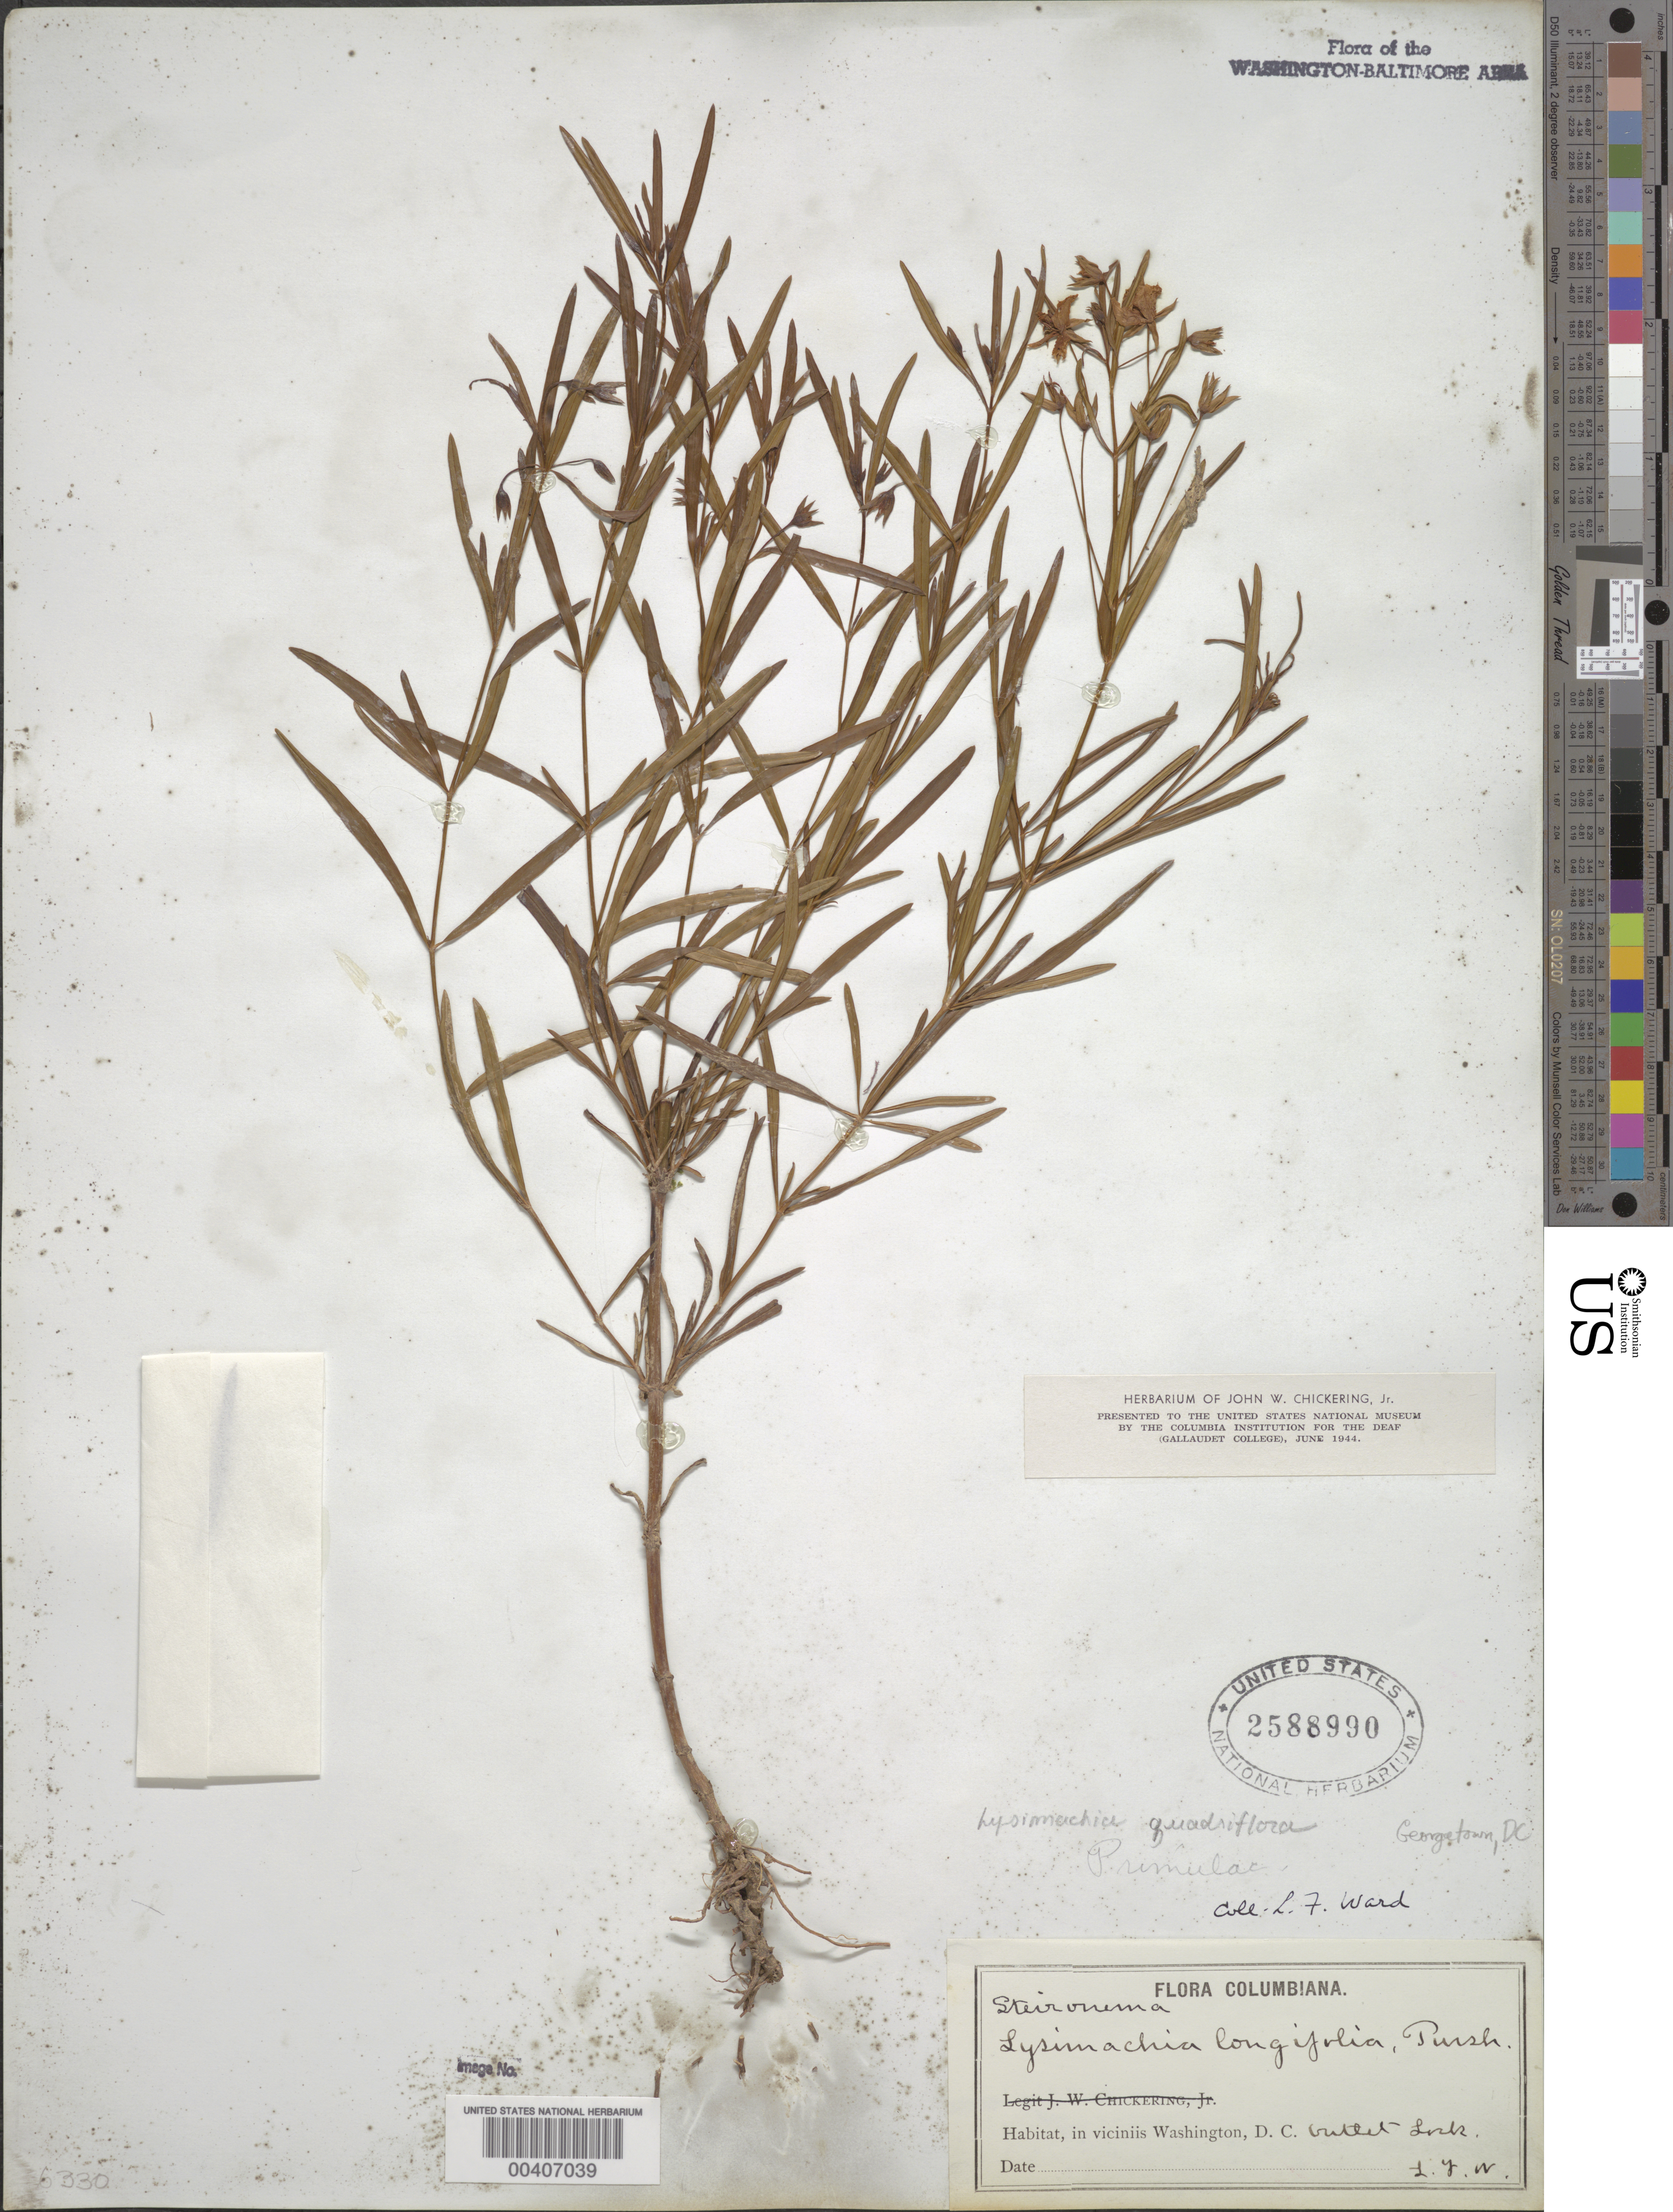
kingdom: Plantae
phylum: Tracheophyta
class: Magnoliopsida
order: Ericales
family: Primulaceae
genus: Lysimachia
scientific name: Lysimachia quadriflora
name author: Sims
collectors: L. F. Ward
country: United States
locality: Outlet Lock, Washington, DC and vicinity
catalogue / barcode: US 2588990